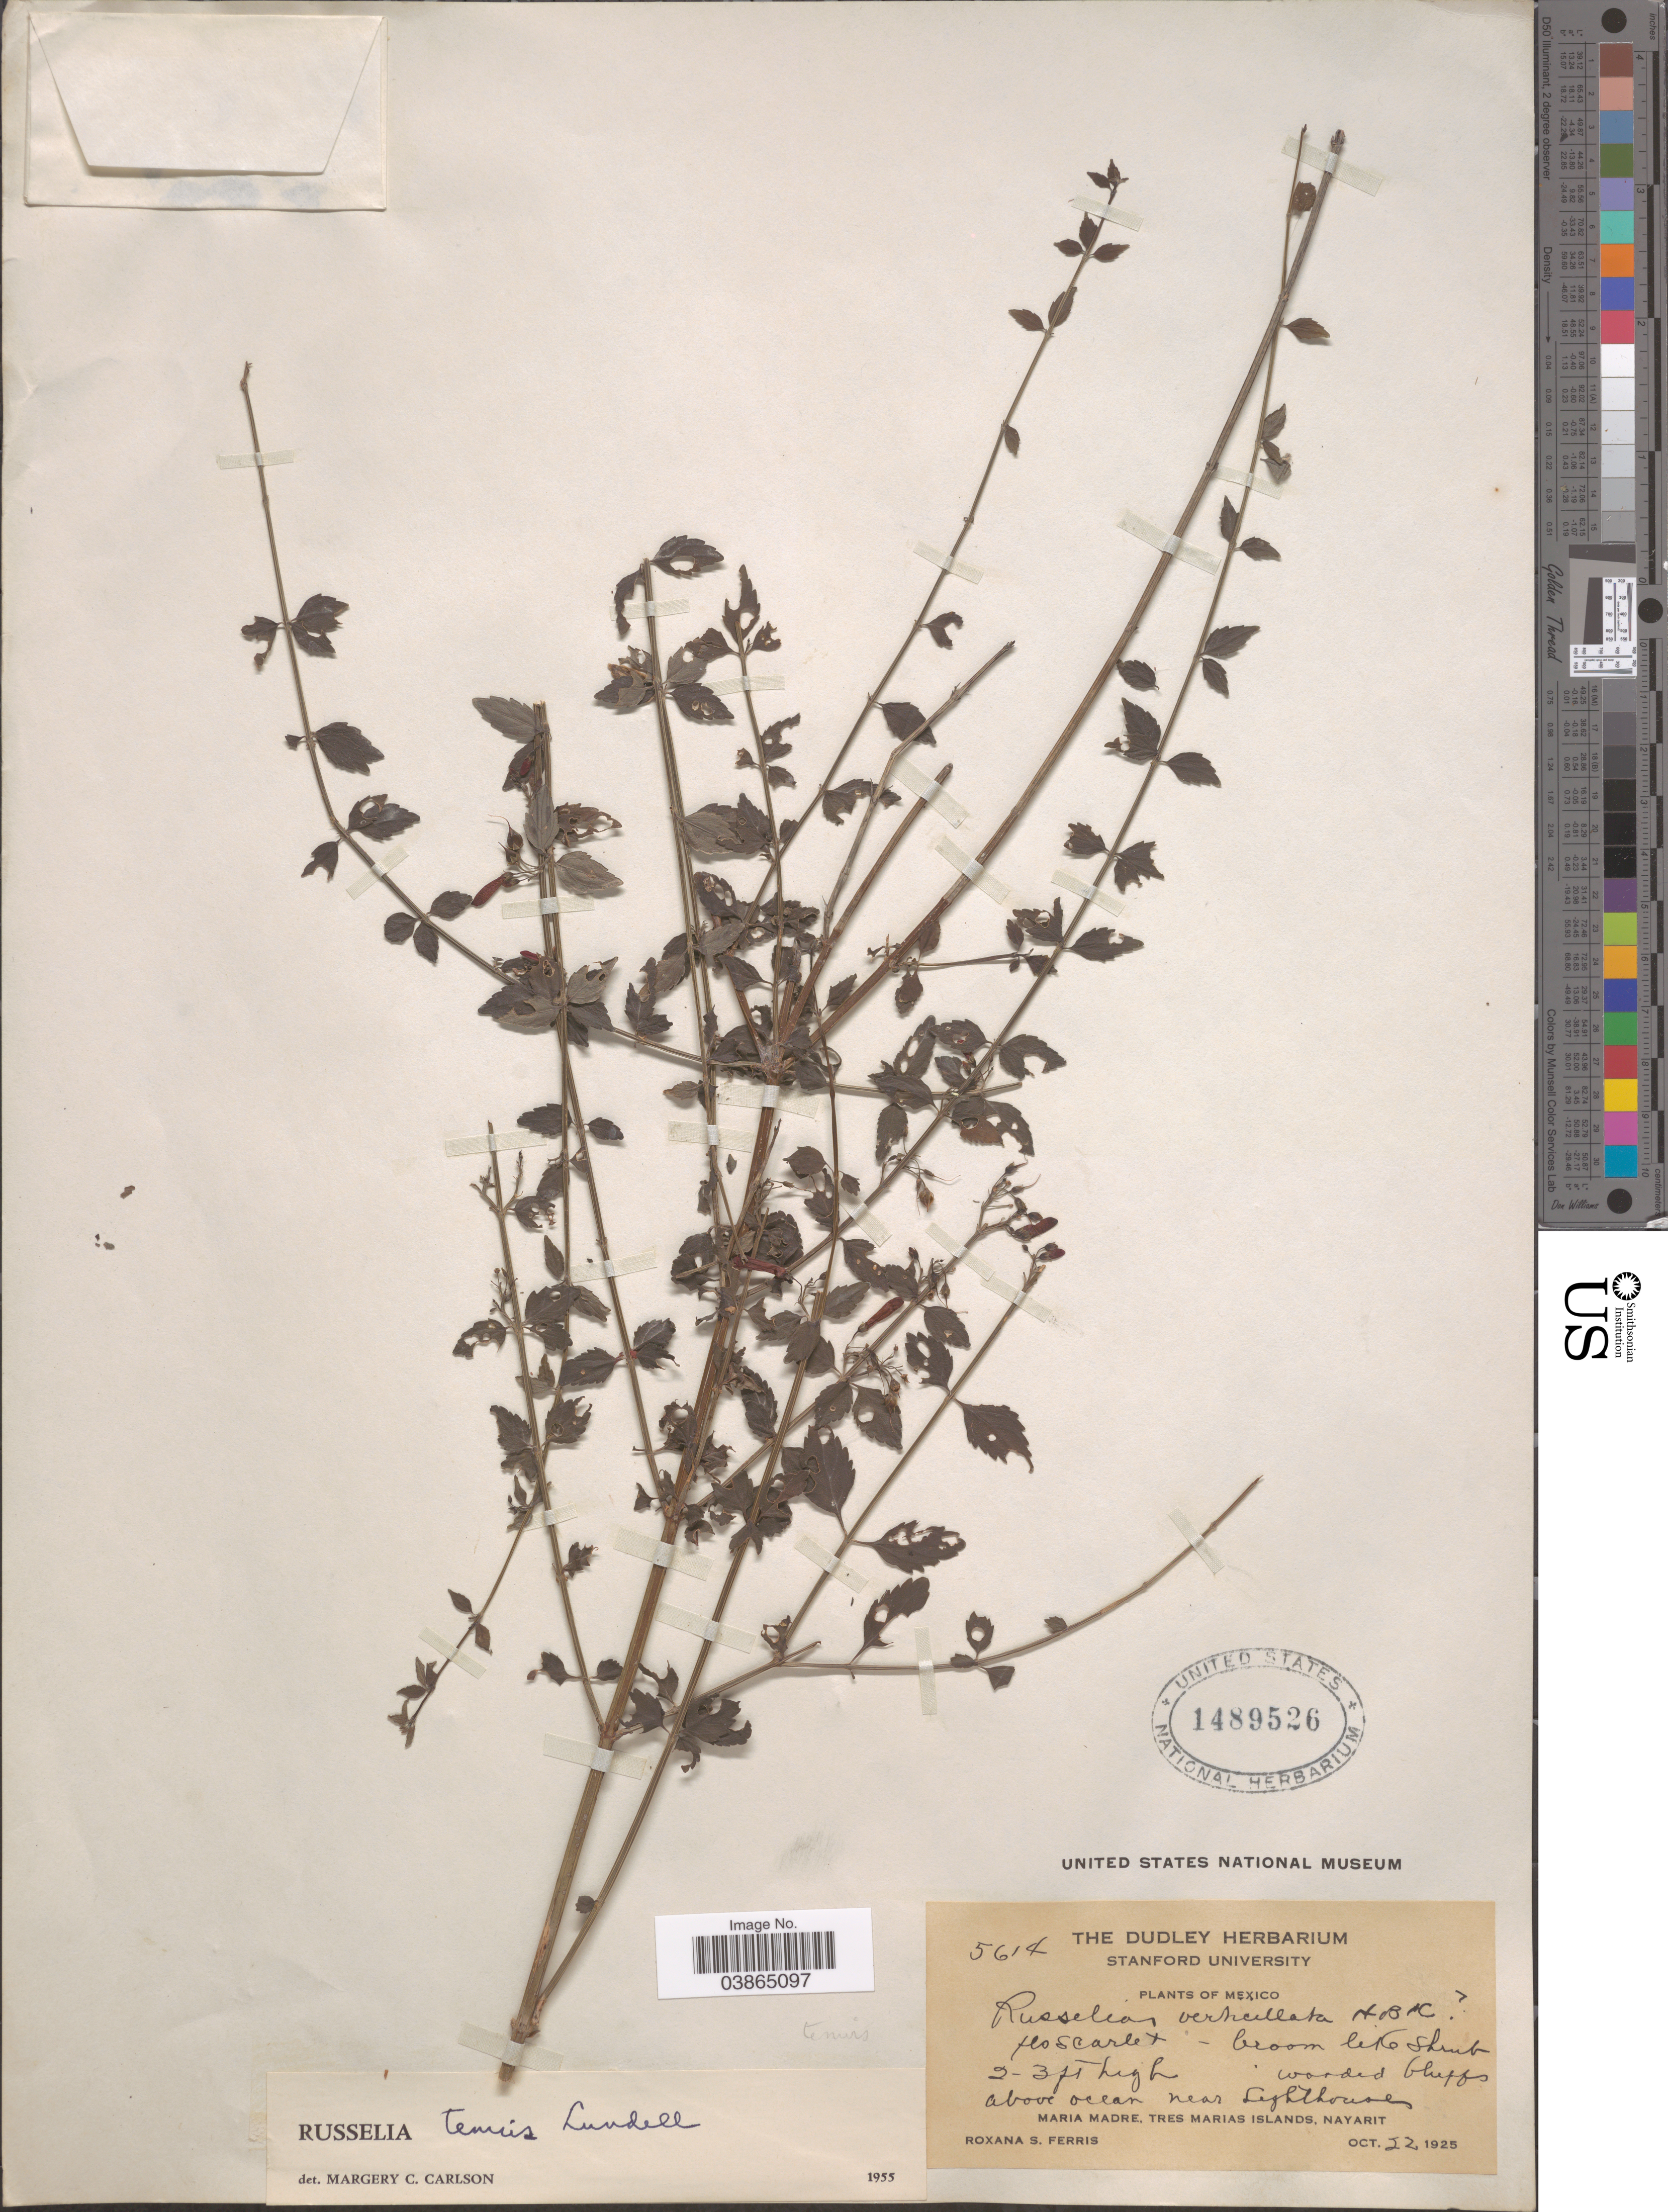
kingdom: Plantae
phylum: Tracheophyta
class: Magnoliopsida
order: Lamiales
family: Plantaginaceae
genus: Russelia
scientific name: Russelia tenuis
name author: Lundell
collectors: R. S. Ferris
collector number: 5614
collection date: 1925-10-22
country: Mexico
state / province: Nayarit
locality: Above ocean near Lighthouse. Maria Madre, Tres Marias Islands.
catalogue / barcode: US 1489526